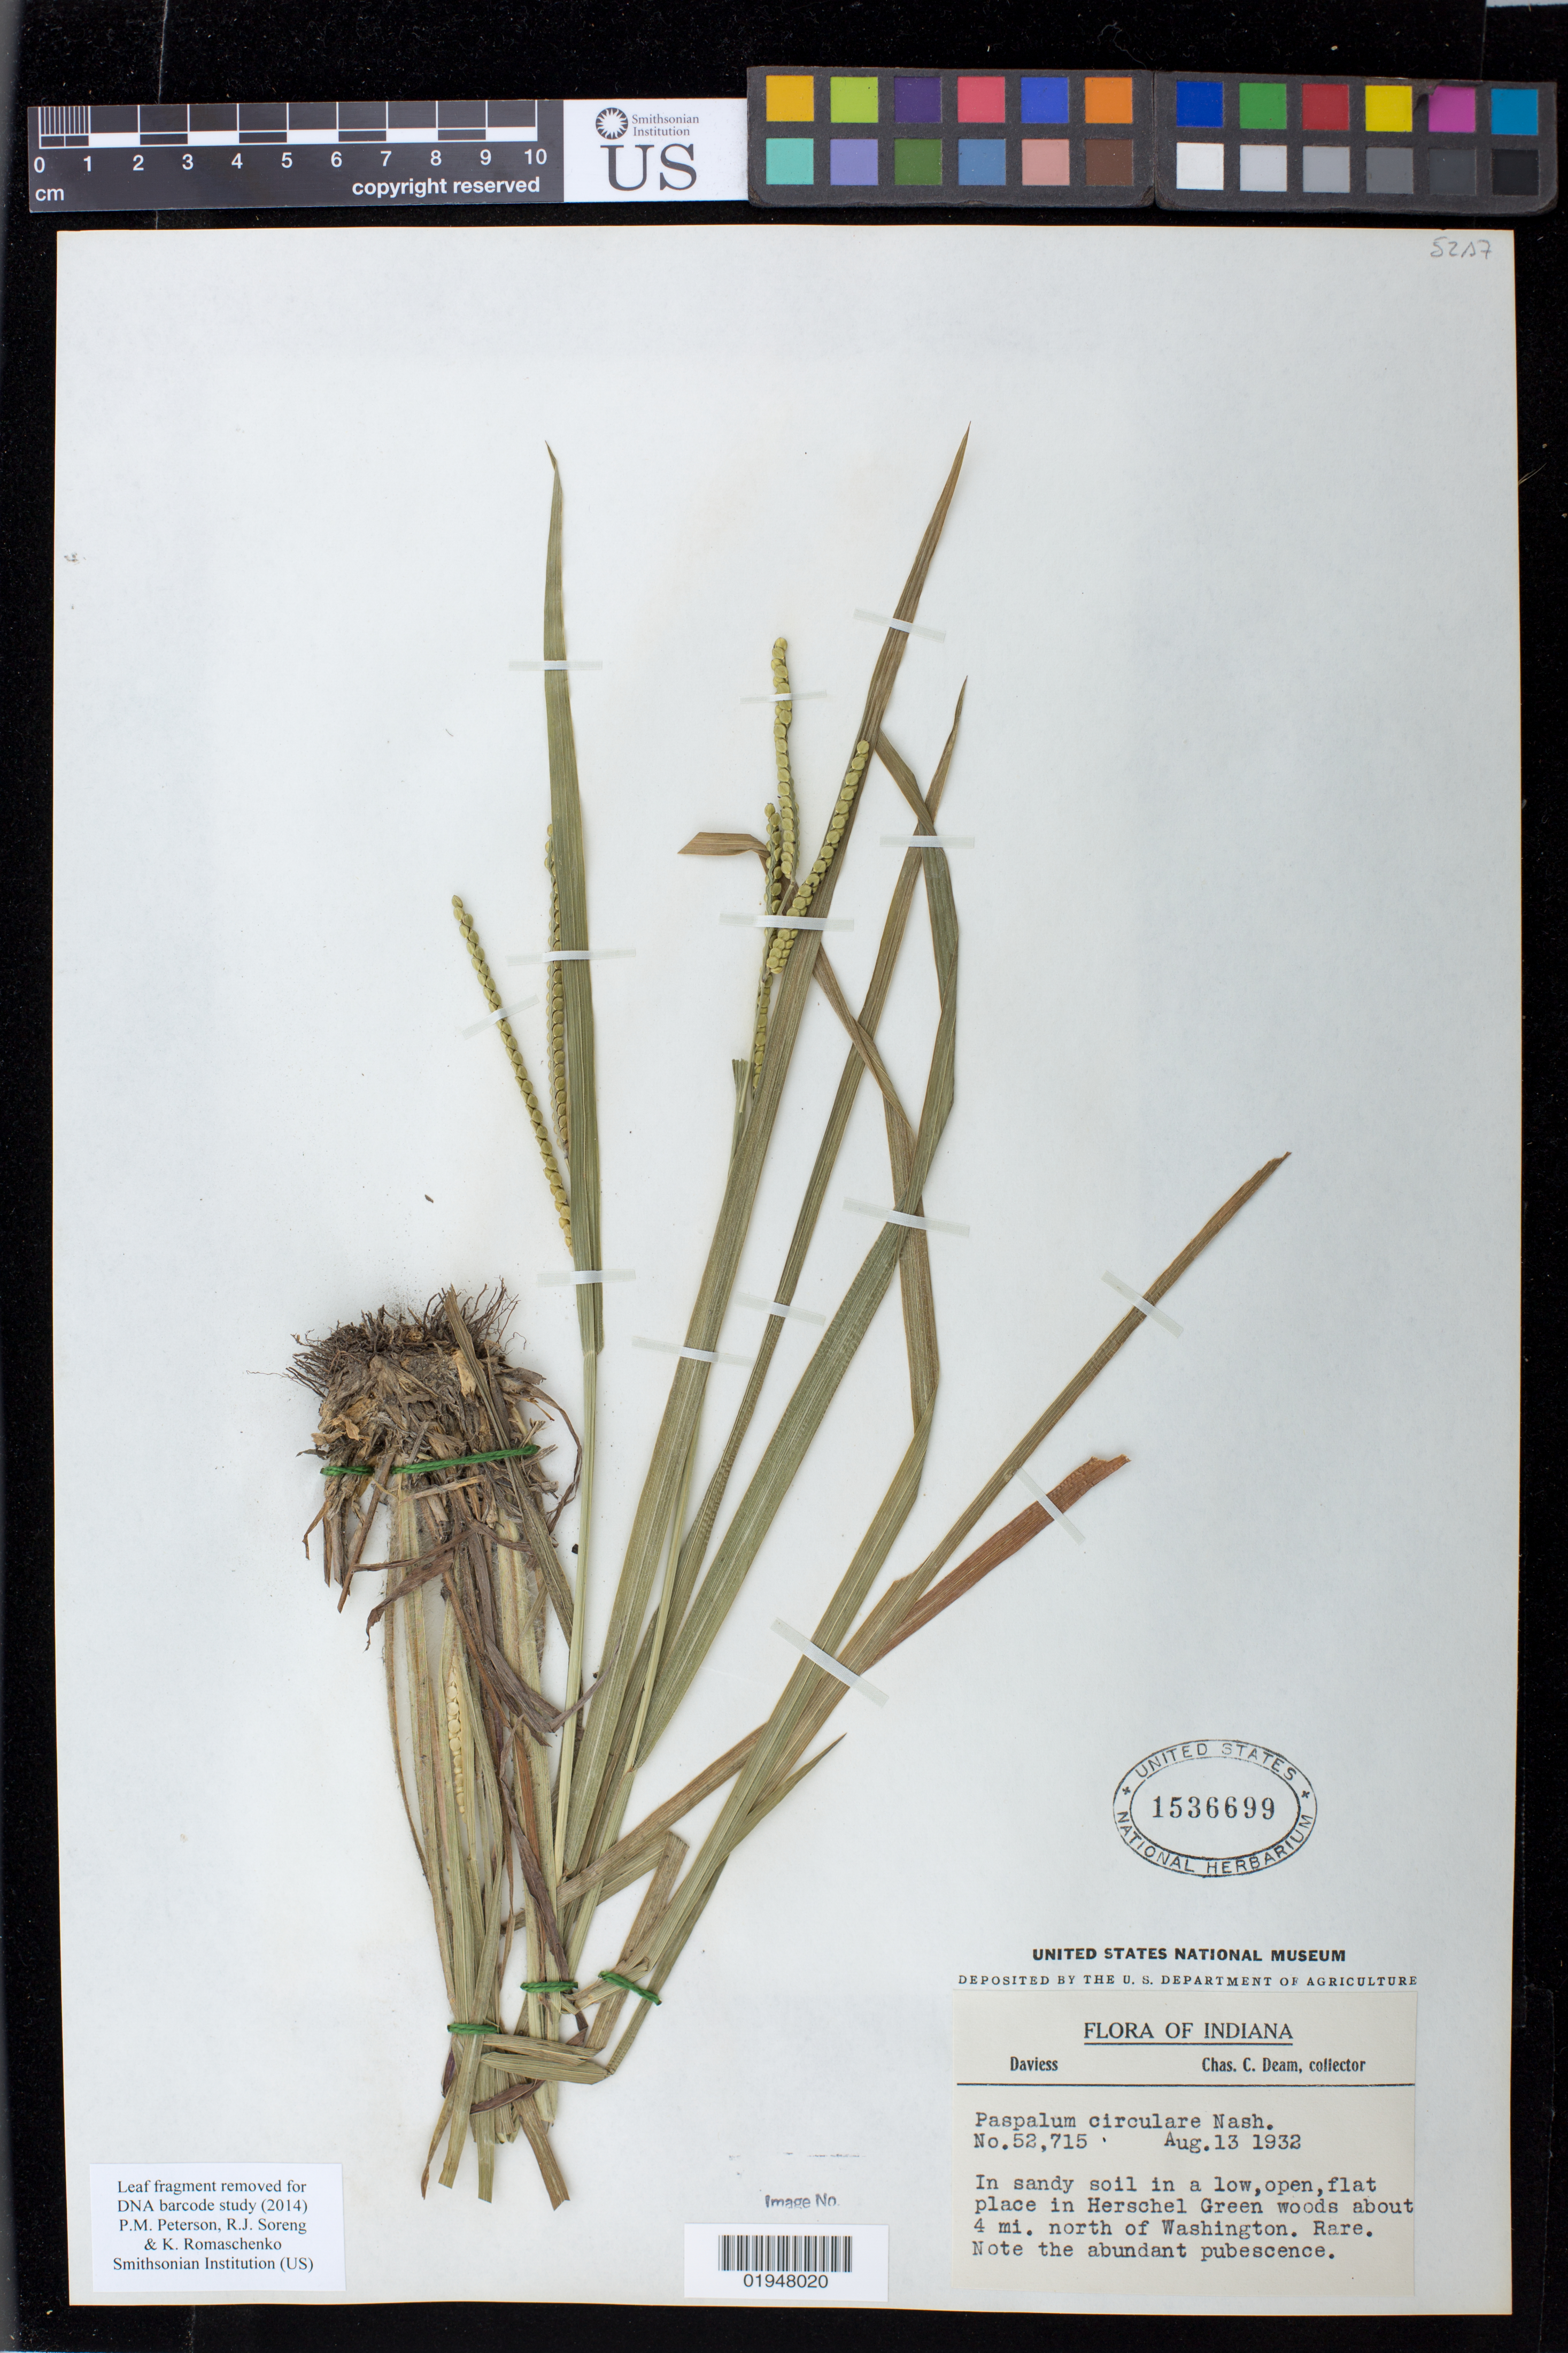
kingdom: Plantae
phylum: Tracheophyta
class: Liliopsida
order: Poales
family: Poaceae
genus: Paspalum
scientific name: Paspalum circulare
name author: Nash in Britton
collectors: C. C. Deam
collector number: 52715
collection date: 1932-08-13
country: United States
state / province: Indiana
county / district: Daviess County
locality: Herschel Green woods about 4 mi. north of Washington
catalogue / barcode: US 1536699